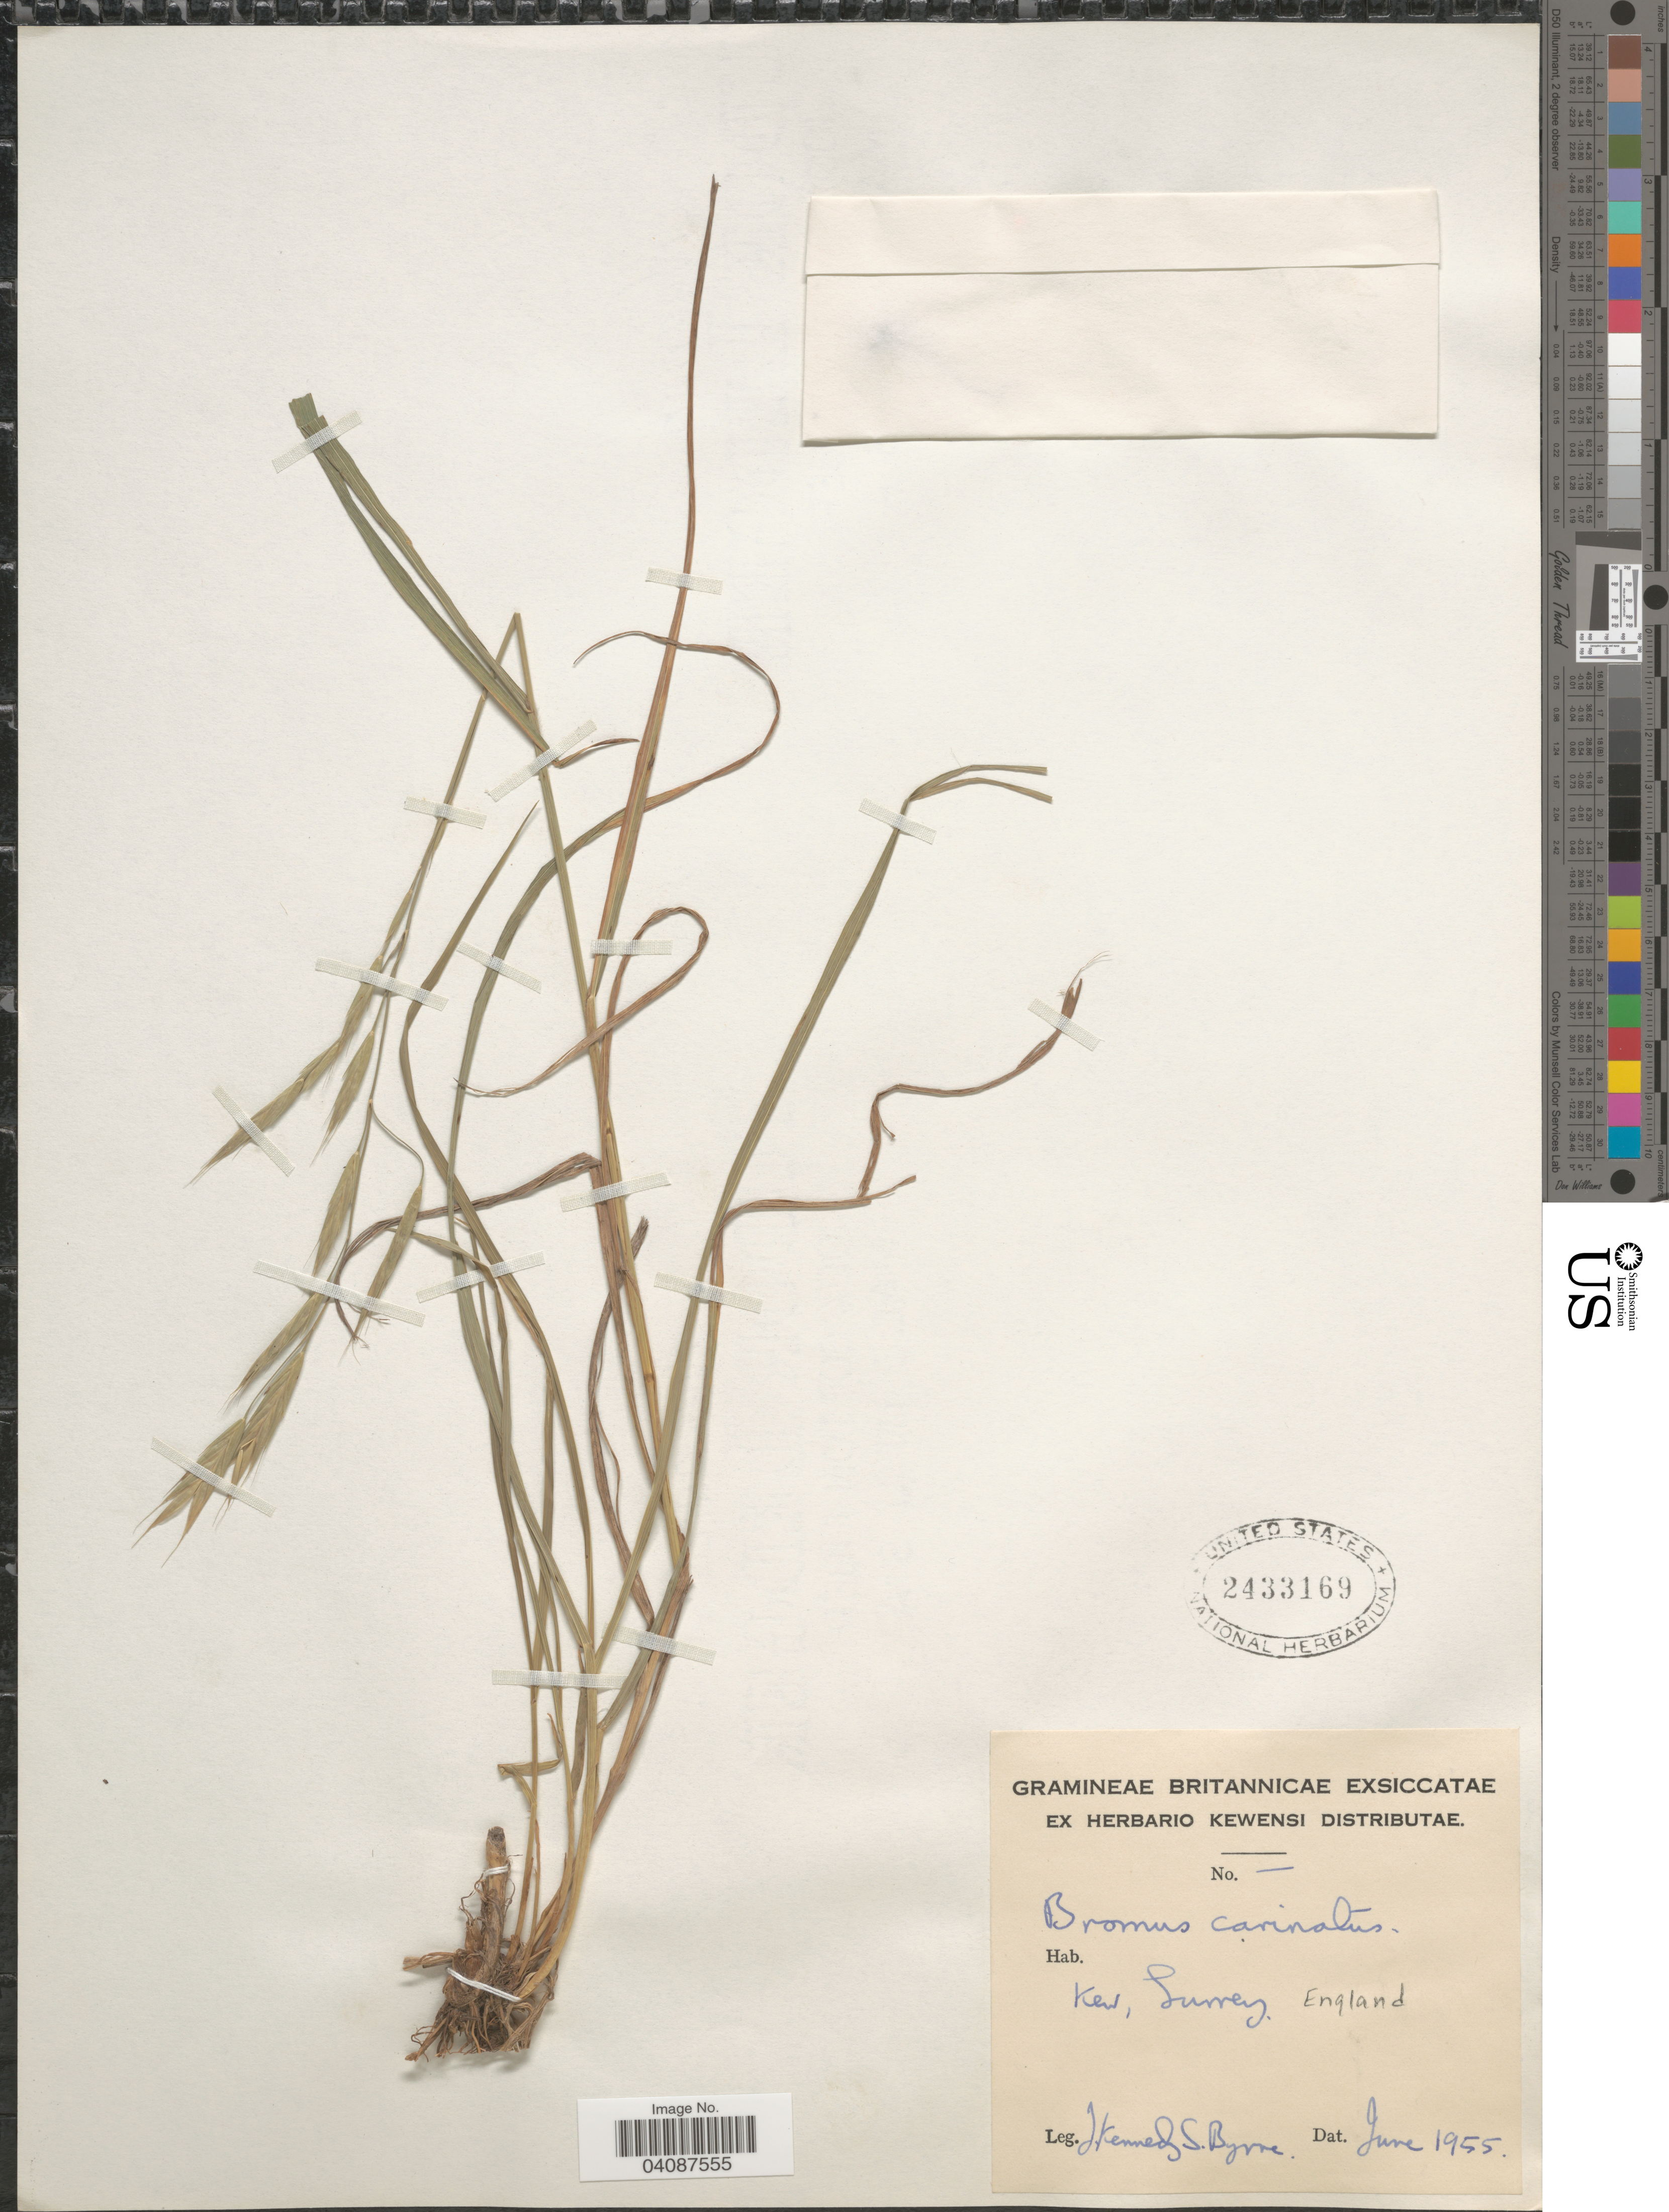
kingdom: Plantae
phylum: Tracheophyta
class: Liliopsida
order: Poales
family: Poaceae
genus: Bromus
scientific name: Bromus carinatus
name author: Hook. & Arn.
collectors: J. Kennedy & S. Byrne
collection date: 1955-06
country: United Kingdom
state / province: England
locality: Britannicae. Kew, Surrey.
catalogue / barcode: US 2433169